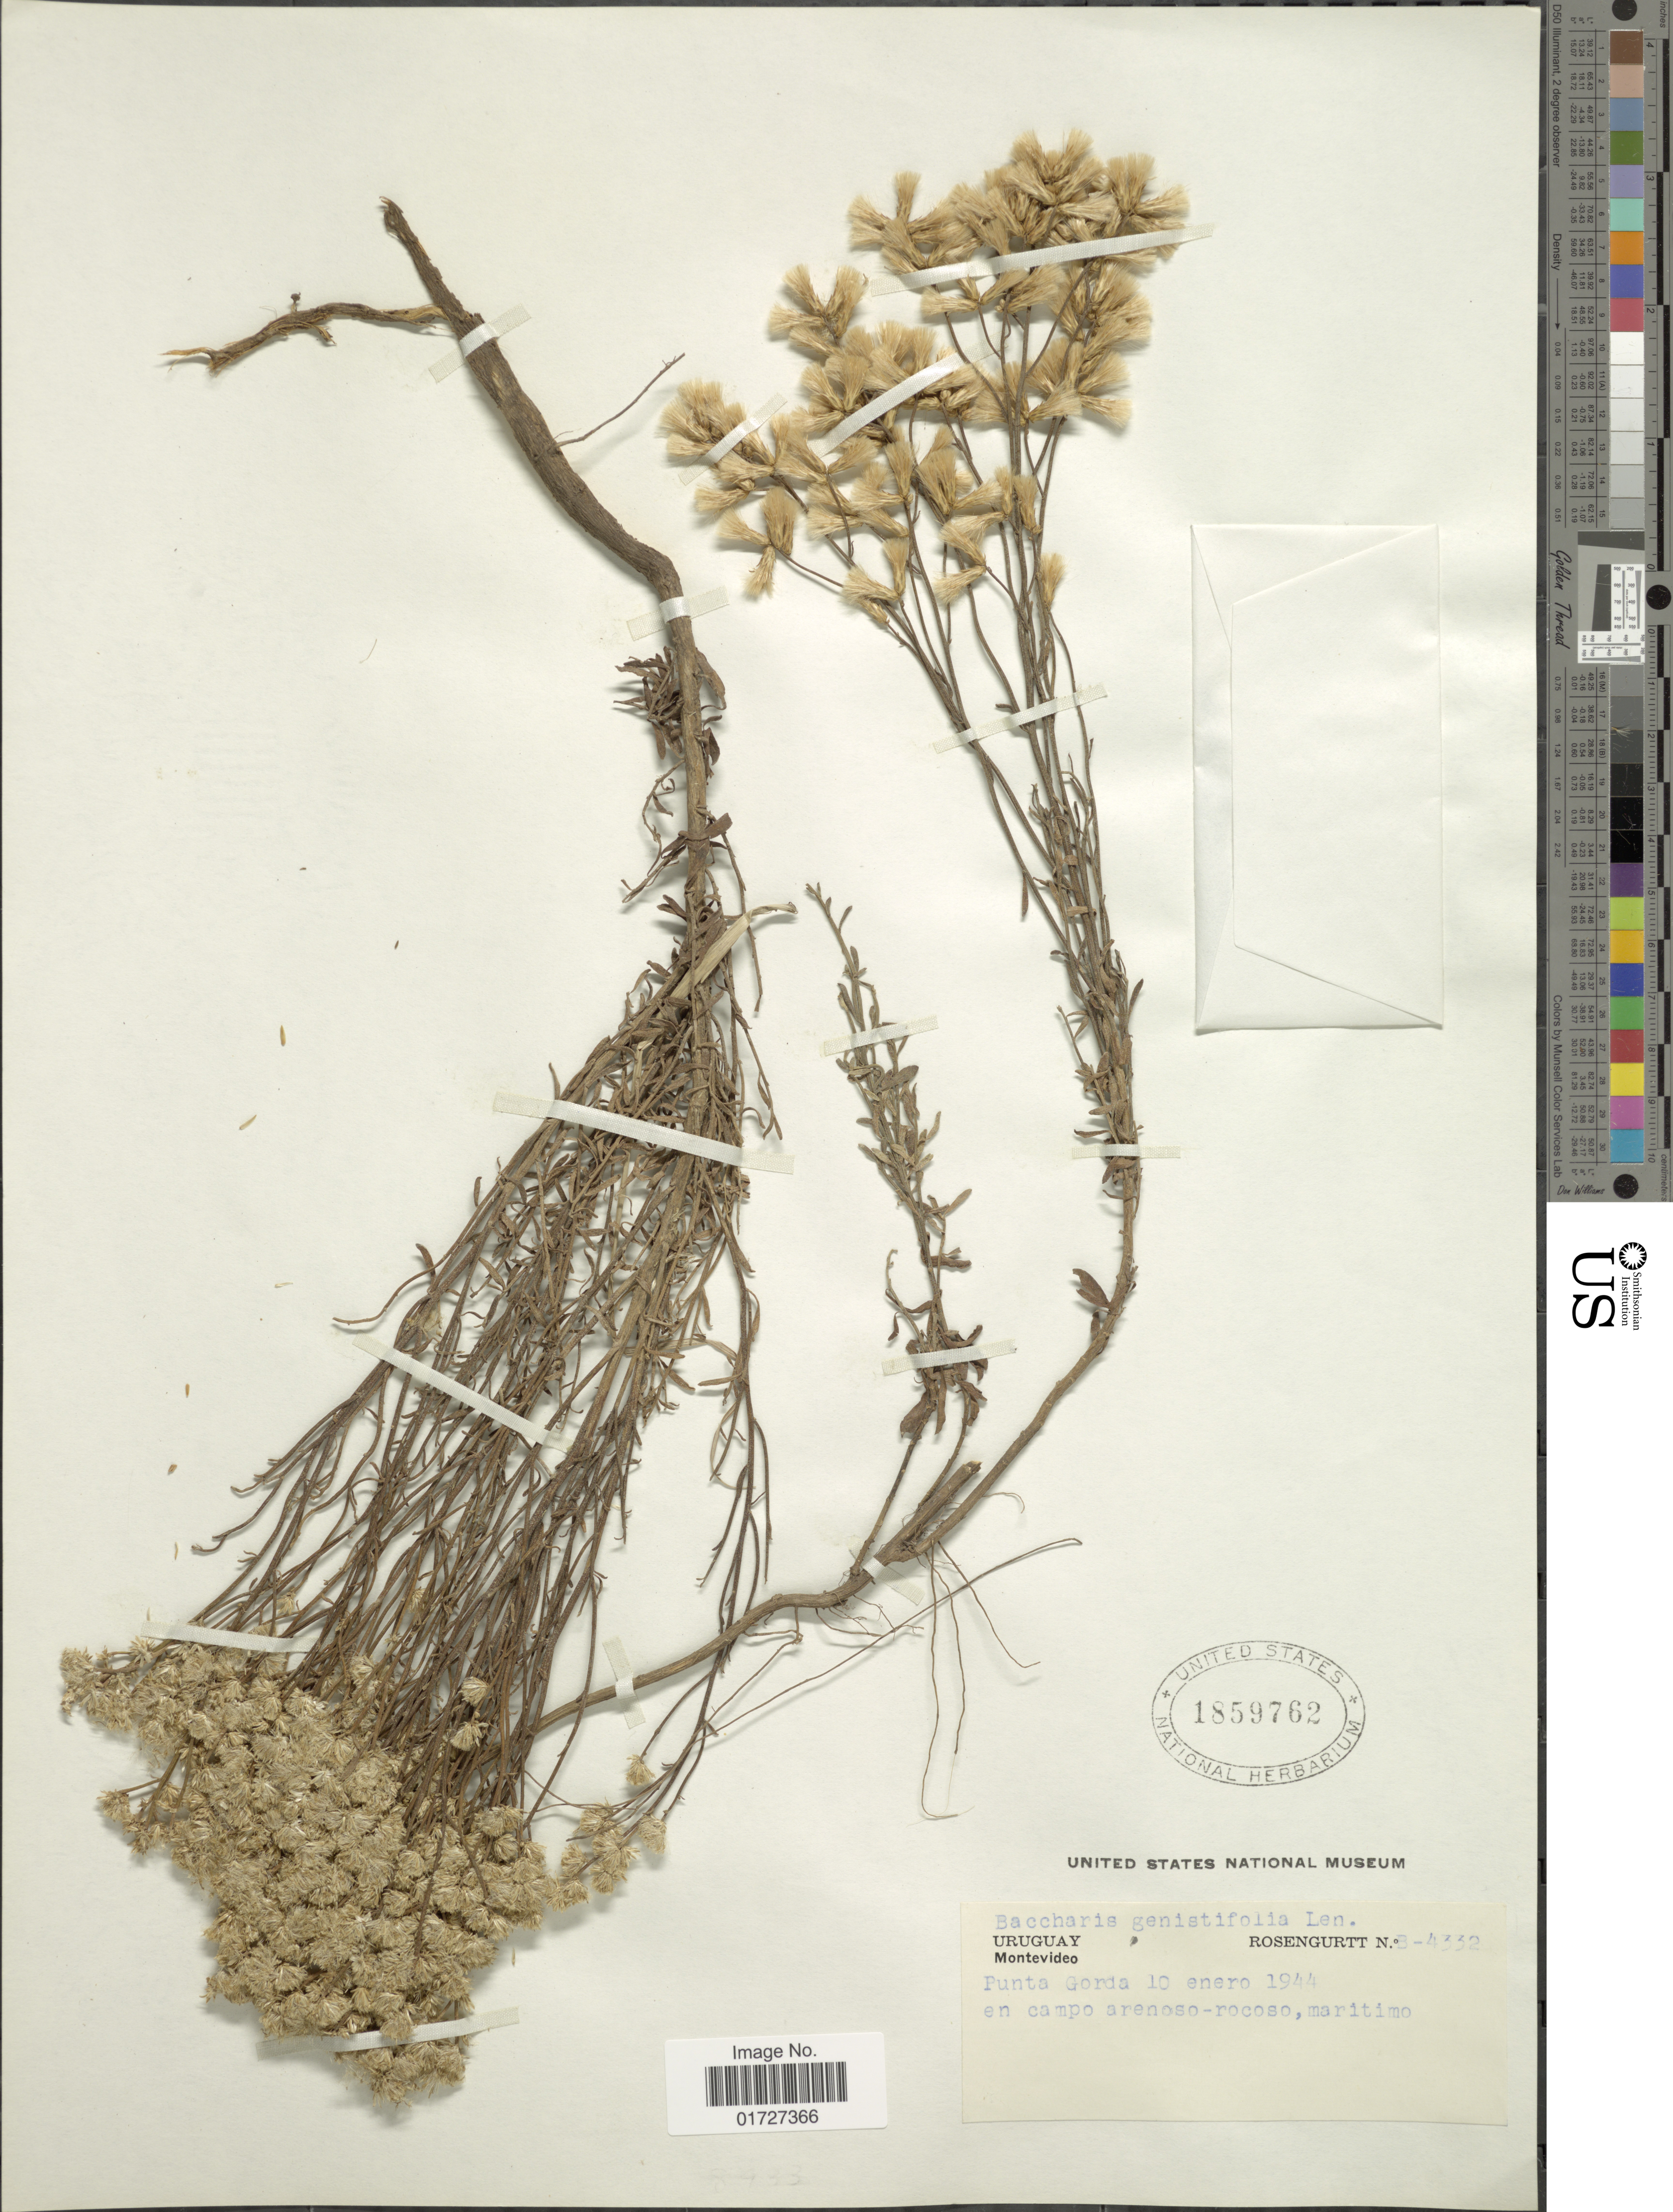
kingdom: Plantae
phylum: Tracheophyta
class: Magnoliopsida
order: Asterales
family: Asteraceae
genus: Baccharis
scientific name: Baccharis genistifolia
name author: DC.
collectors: Rosengurtt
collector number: B-4332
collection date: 1944-01-10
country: Dominican Republic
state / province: Monte Cristi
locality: Punta Gorda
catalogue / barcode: US 1859762